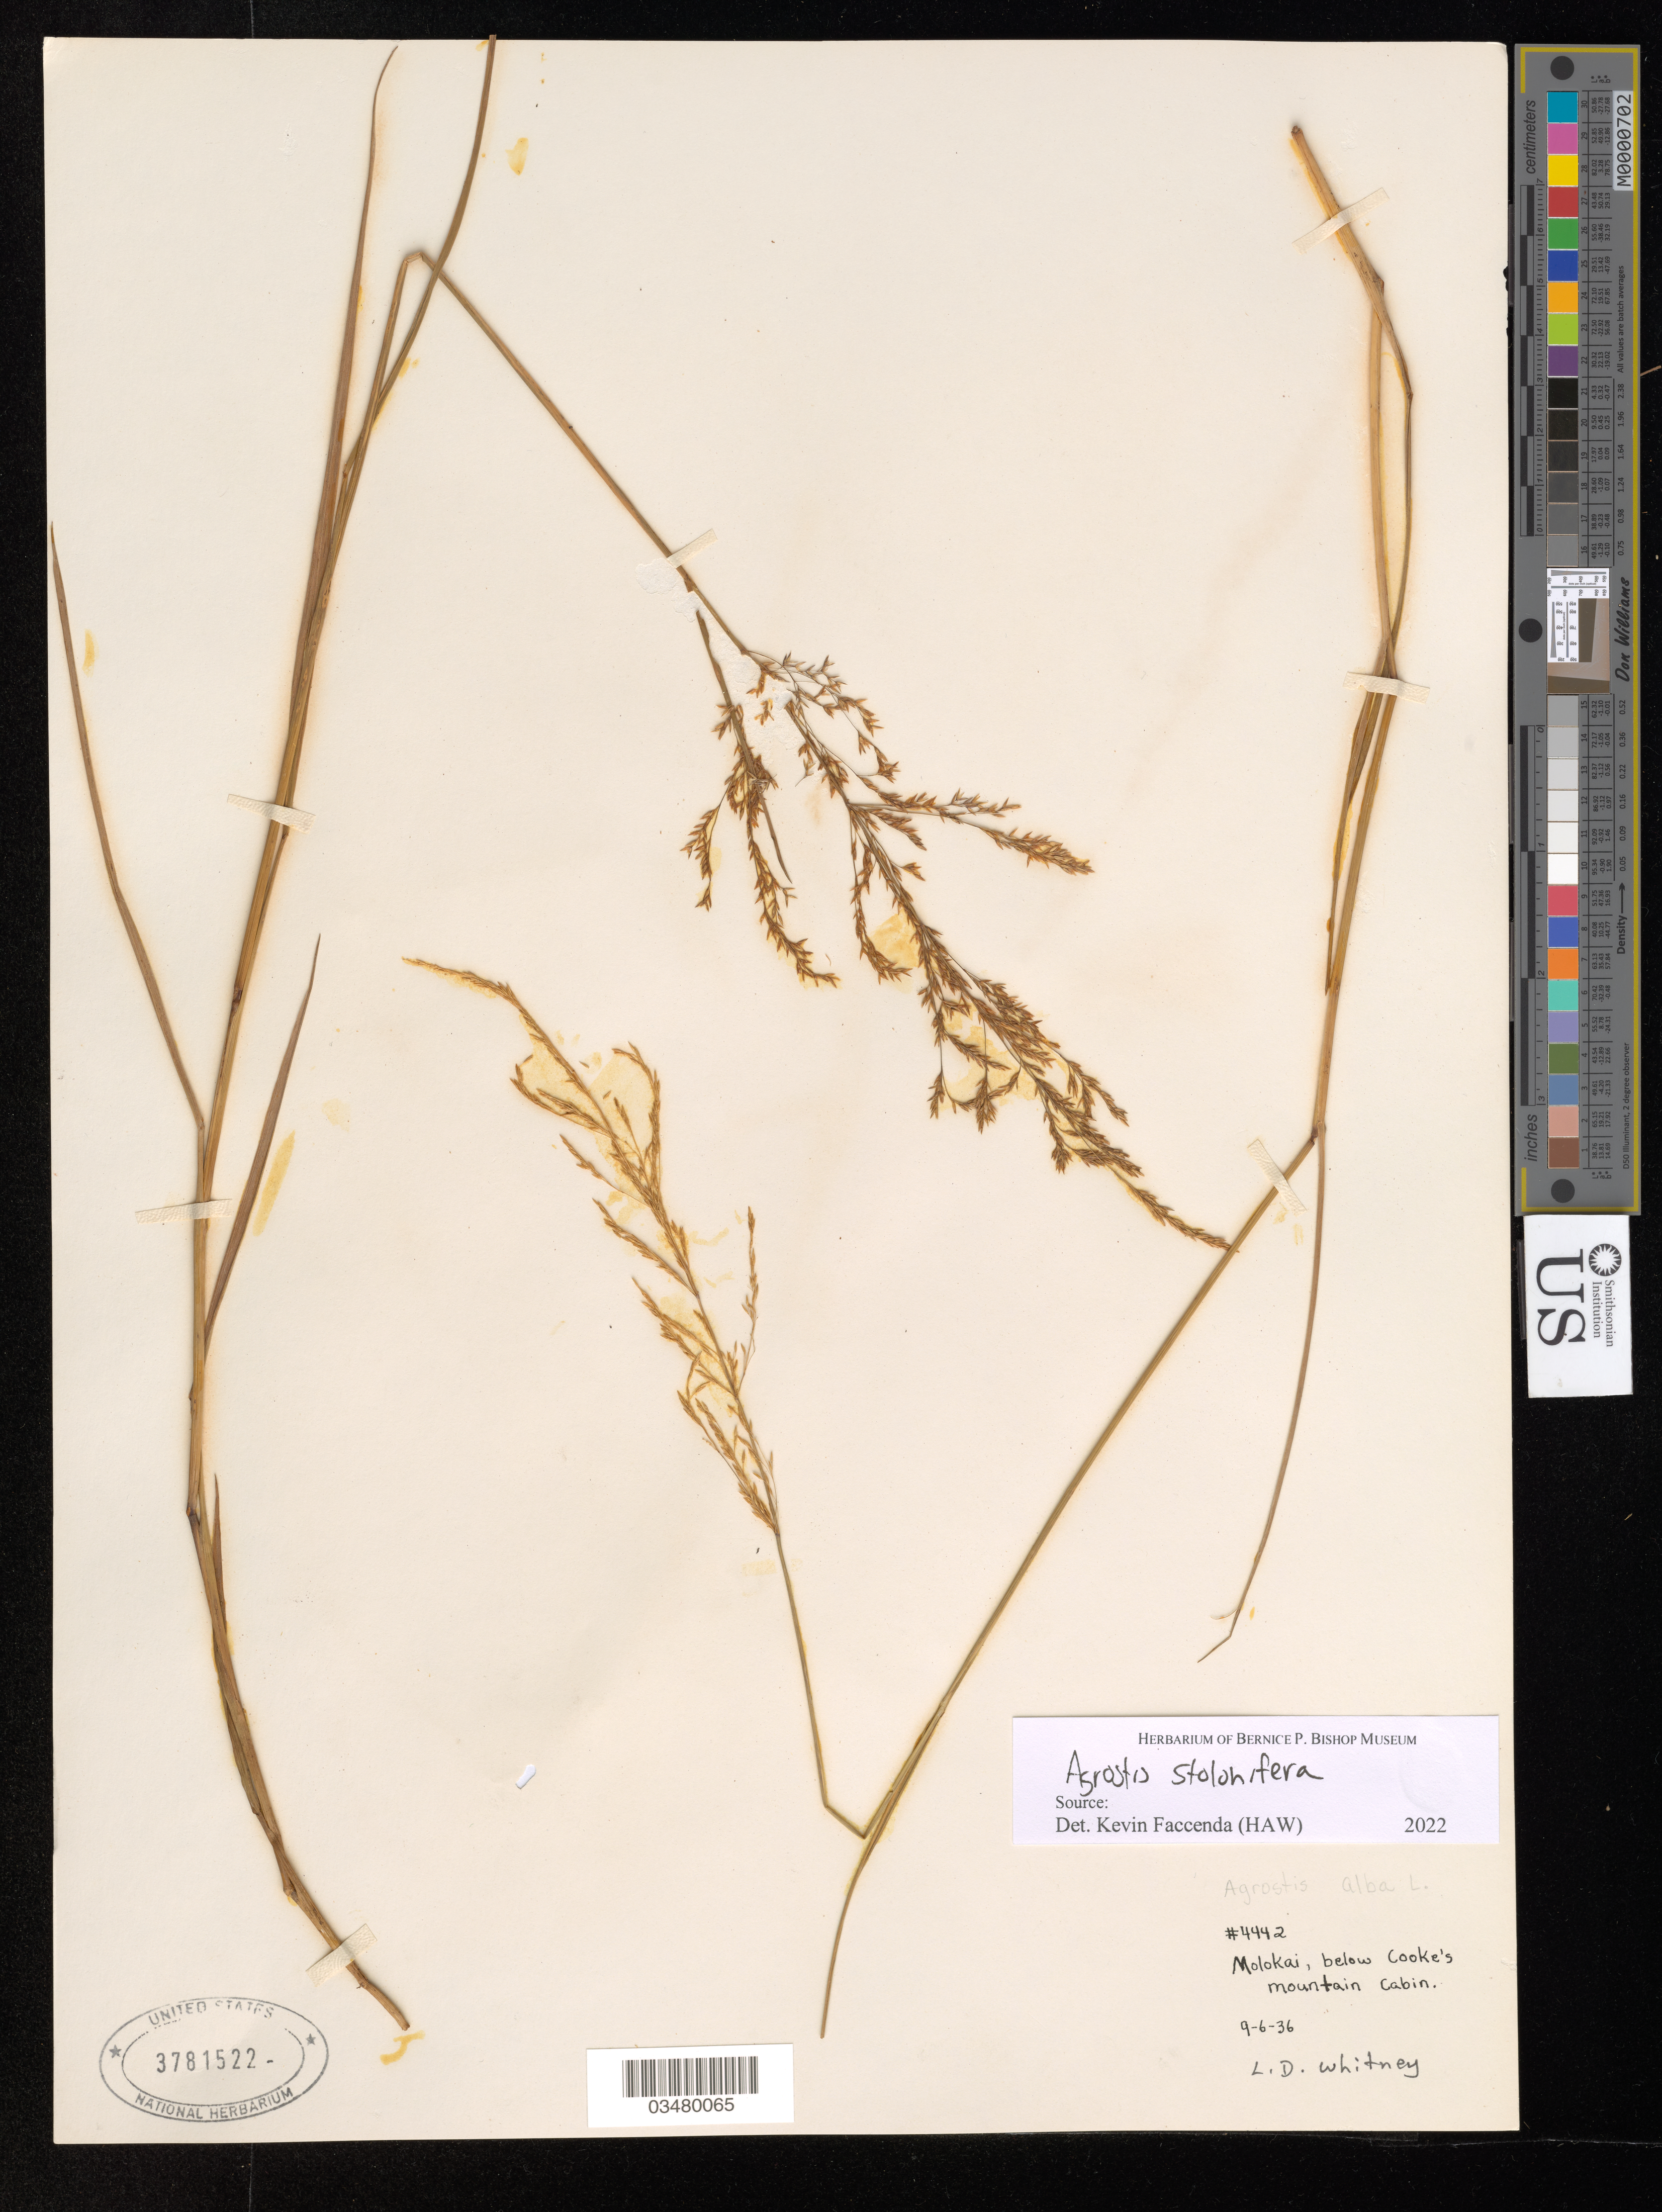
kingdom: Plantae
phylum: Tracheophyta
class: Liliopsida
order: Poales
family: Poaceae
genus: Agrostis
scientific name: Agrostis stolonifera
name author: L.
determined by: Faccenda, K.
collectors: L. Whitney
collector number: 4442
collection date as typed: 9-6-36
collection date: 1936-09-06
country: United States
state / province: Hawaii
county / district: Maui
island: Moloka'i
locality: Molokai, below Cooke's Mt. Cabin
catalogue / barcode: US 3781522